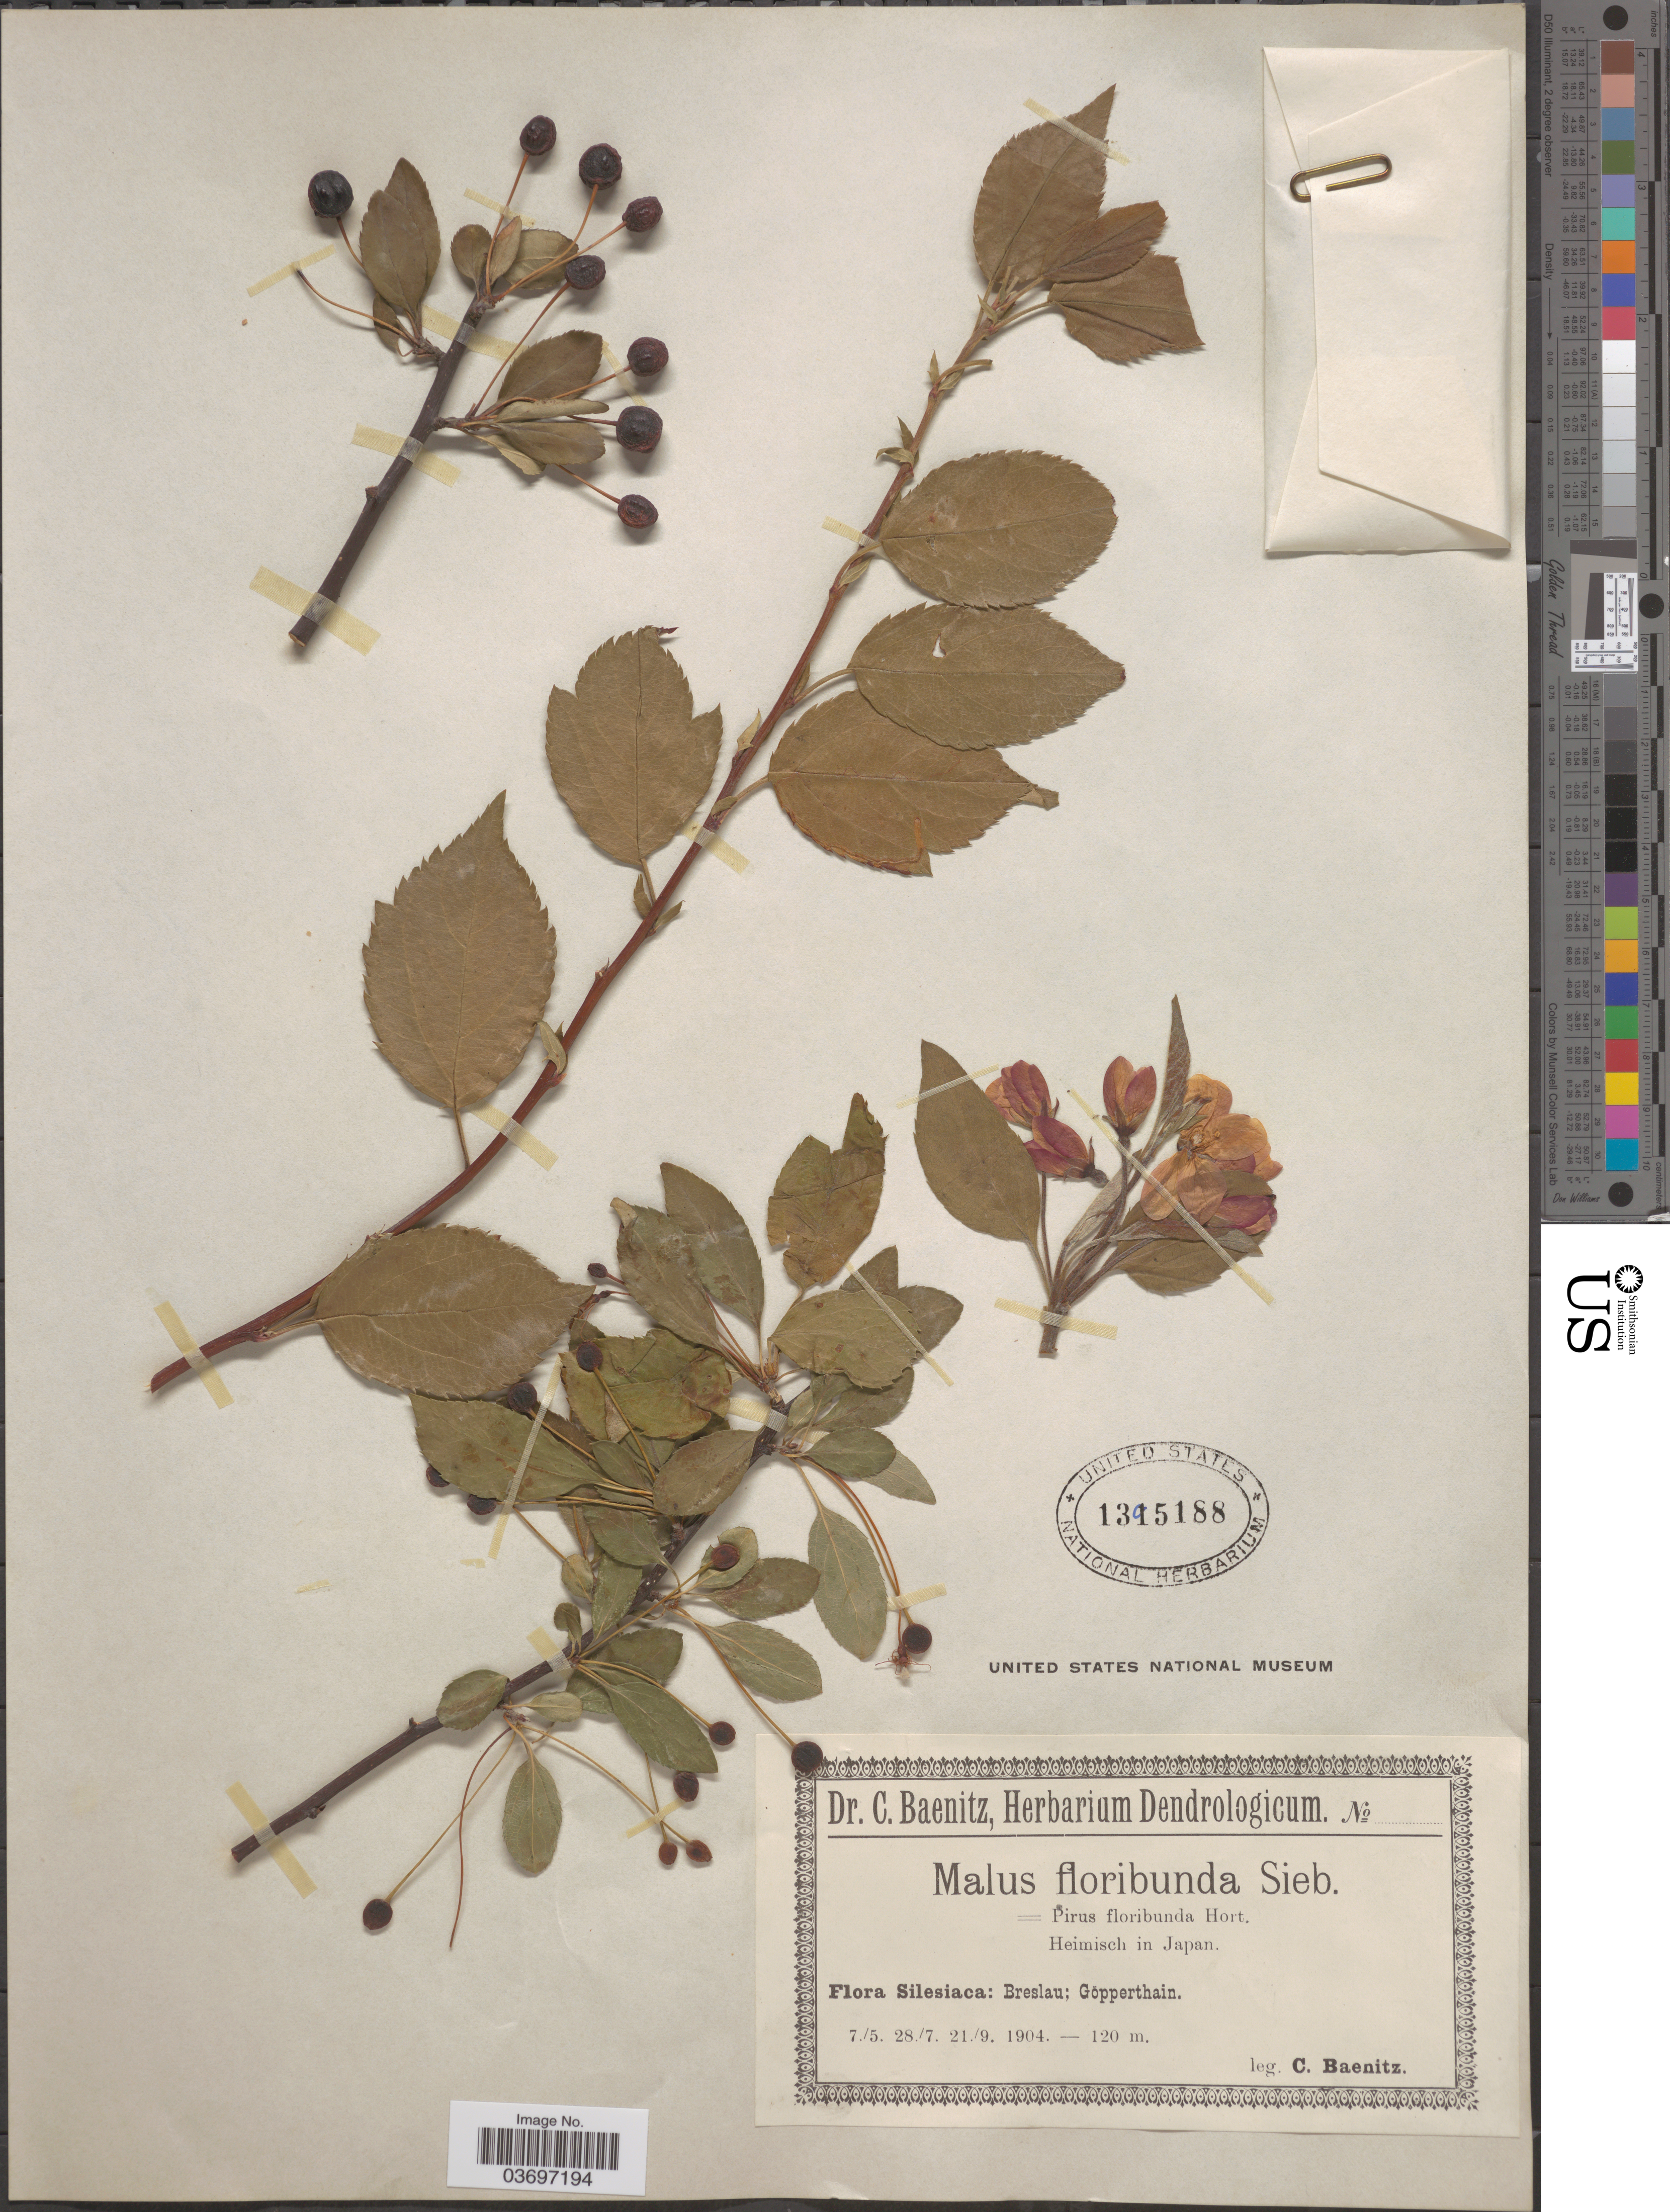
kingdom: Plantae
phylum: Tracheophyta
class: Magnoliopsida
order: Rosales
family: Rosaceae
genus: Malus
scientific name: Malus floribunda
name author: Siebold ex Van Houtte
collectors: C. G. Baenitz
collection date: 1904-05-07/1904-09-21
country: Poland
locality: Silesiaca: Breslau; Göpperthain.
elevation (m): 120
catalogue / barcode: US 1395188